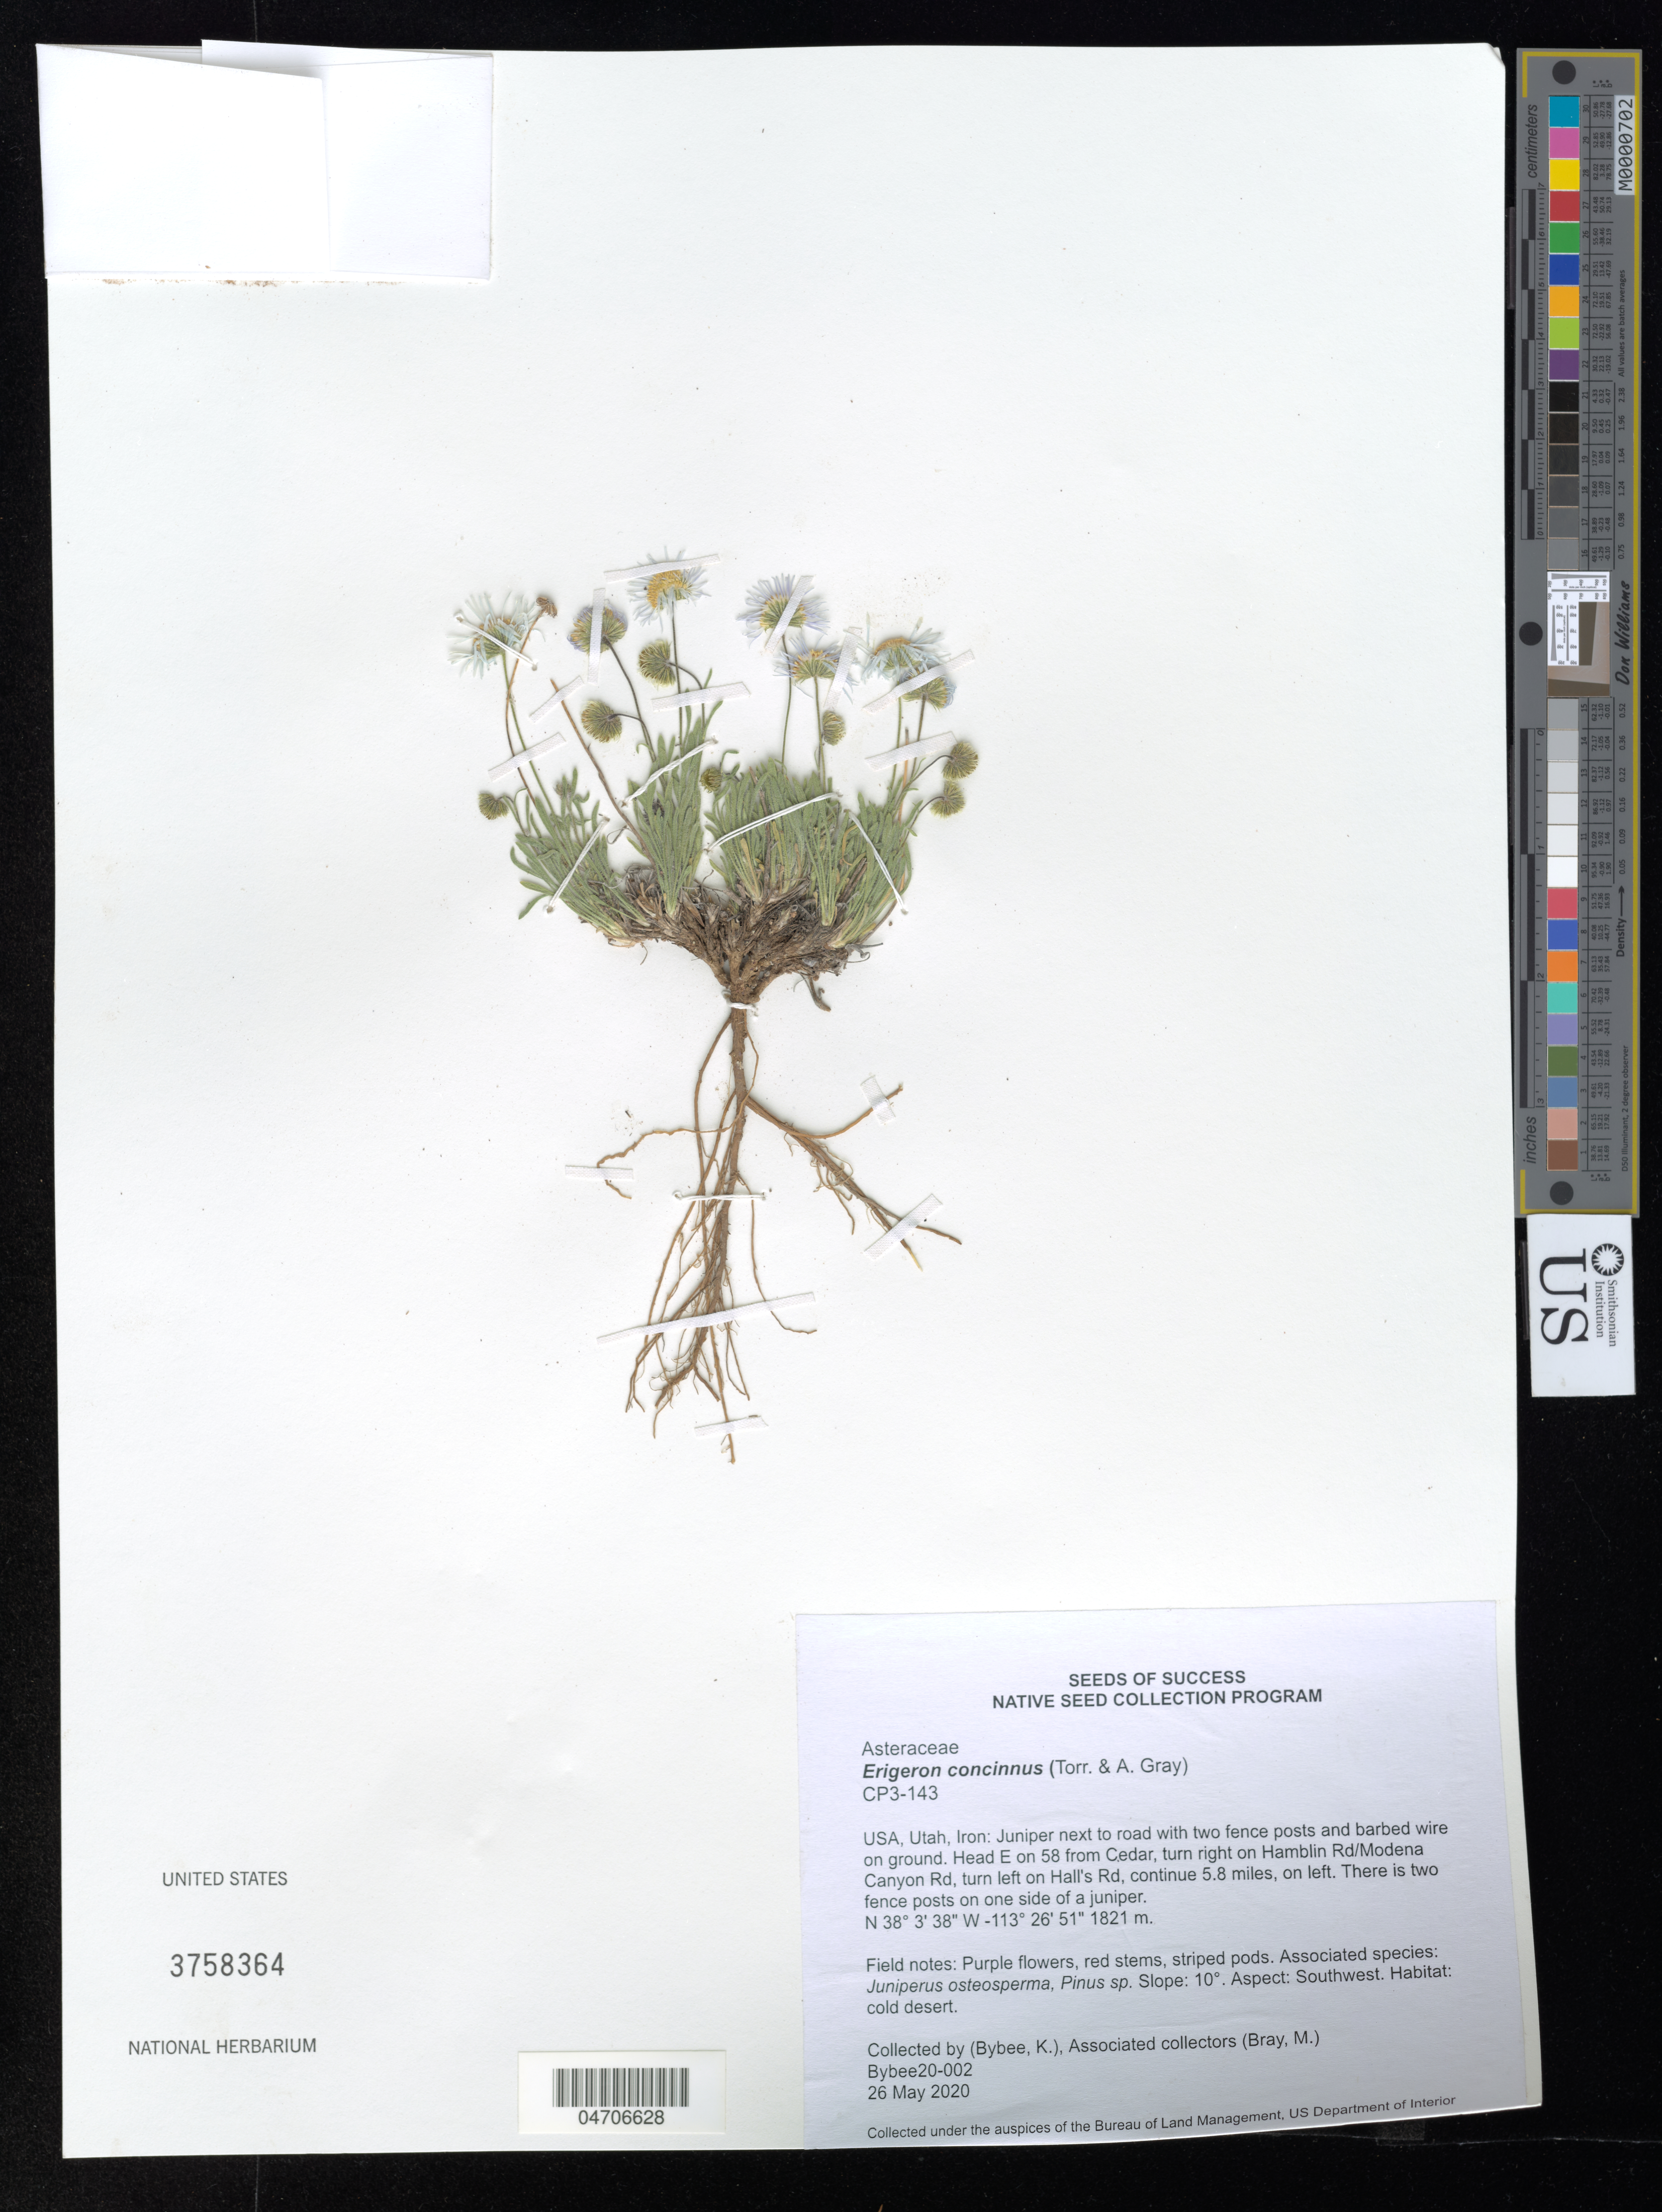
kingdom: Plantae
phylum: Tracheophyta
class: Magnoliopsida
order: Asterales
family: Asteraceae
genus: Erigeron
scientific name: Erigeron concinnus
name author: (Hook. & Arn.) Torr. & A. Gray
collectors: C. Quadros & F. Torchelsen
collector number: Bybee20-002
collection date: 2020-05-26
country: United States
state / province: Utah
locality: Iron: Juniper next to road with two fence posts and barbed wire on ground. Head E on 58 from Cedar, turn right on Hamblin Rd/Modena Canyon Rd, turn left on Hall's Rd, continue 5.8 miles, on left. There is two fence posts on one side of a juniper.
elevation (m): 1821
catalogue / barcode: US 3758364